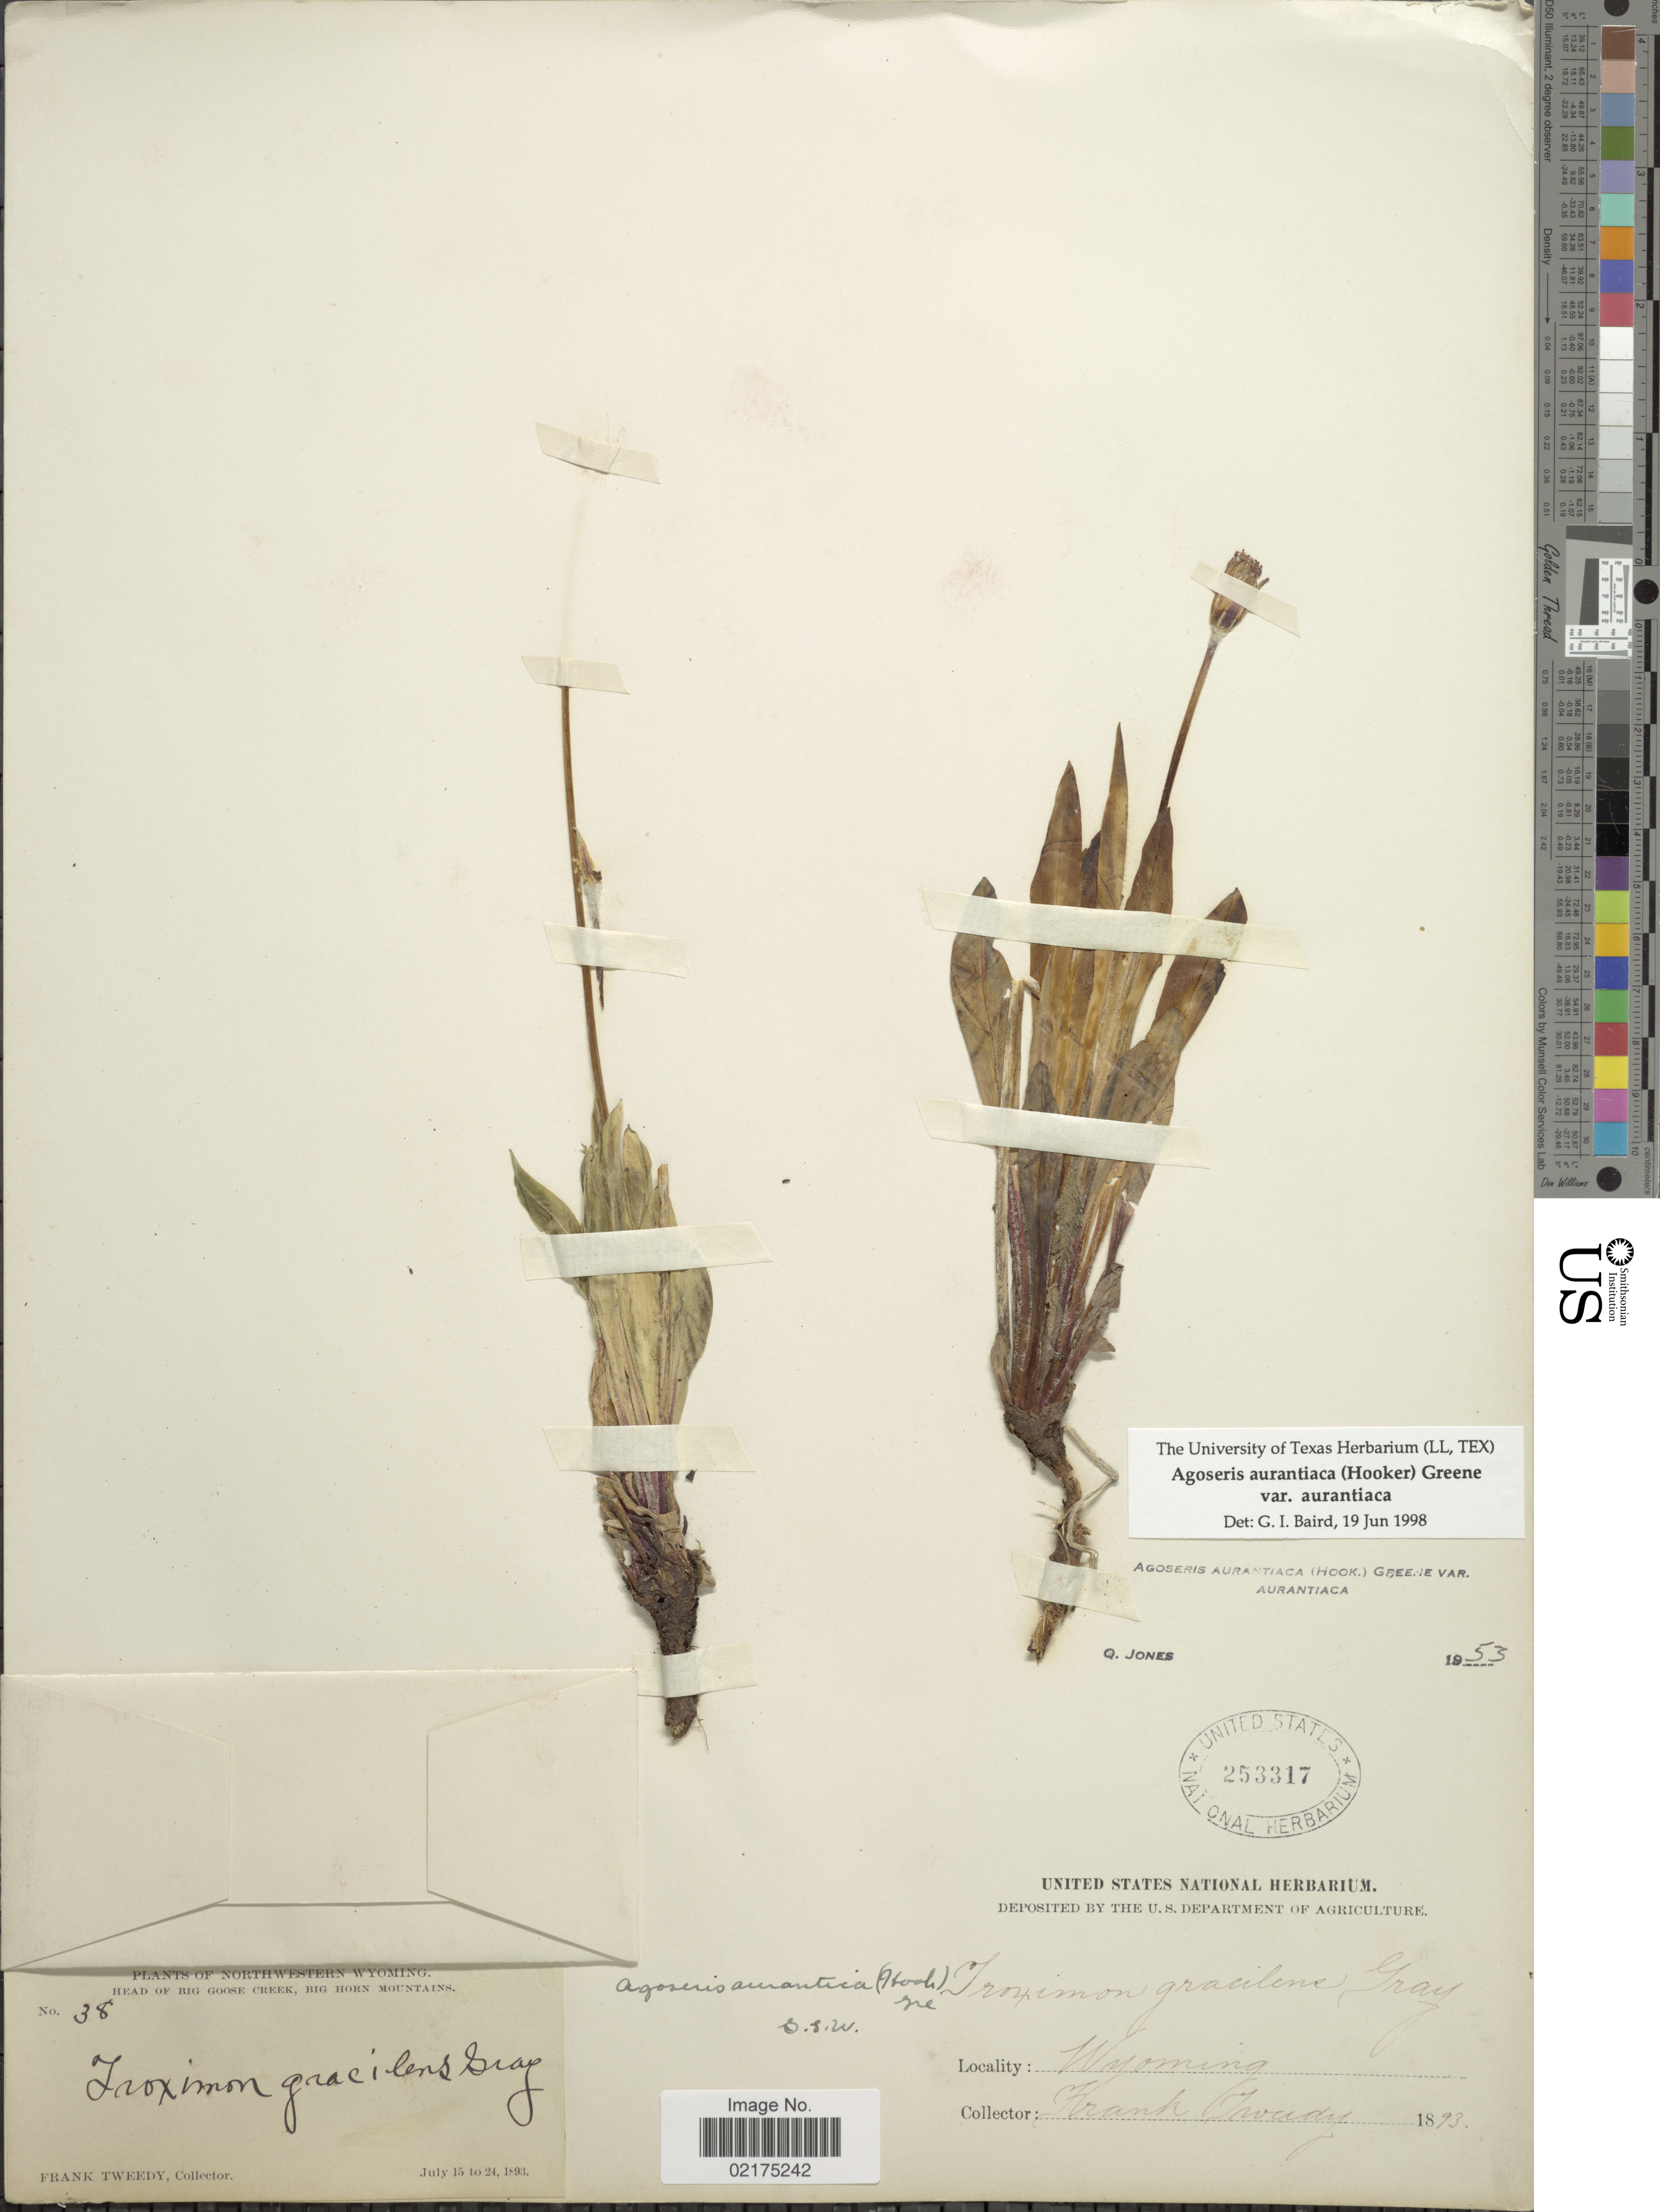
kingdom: Plantae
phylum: Tracheophyta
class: Magnoliopsida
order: Asterales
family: Asteraceae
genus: Agoseris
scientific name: Agoseris aurantiaca var. aurantiaca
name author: (Hook.) Greene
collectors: F. Tweedy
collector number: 38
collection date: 1893-07-15/1893-07-24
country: United States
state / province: Wyoming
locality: Northwestern Wyoming, Head of Big Goose Creek, Big Horn Mountains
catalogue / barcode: US 253317